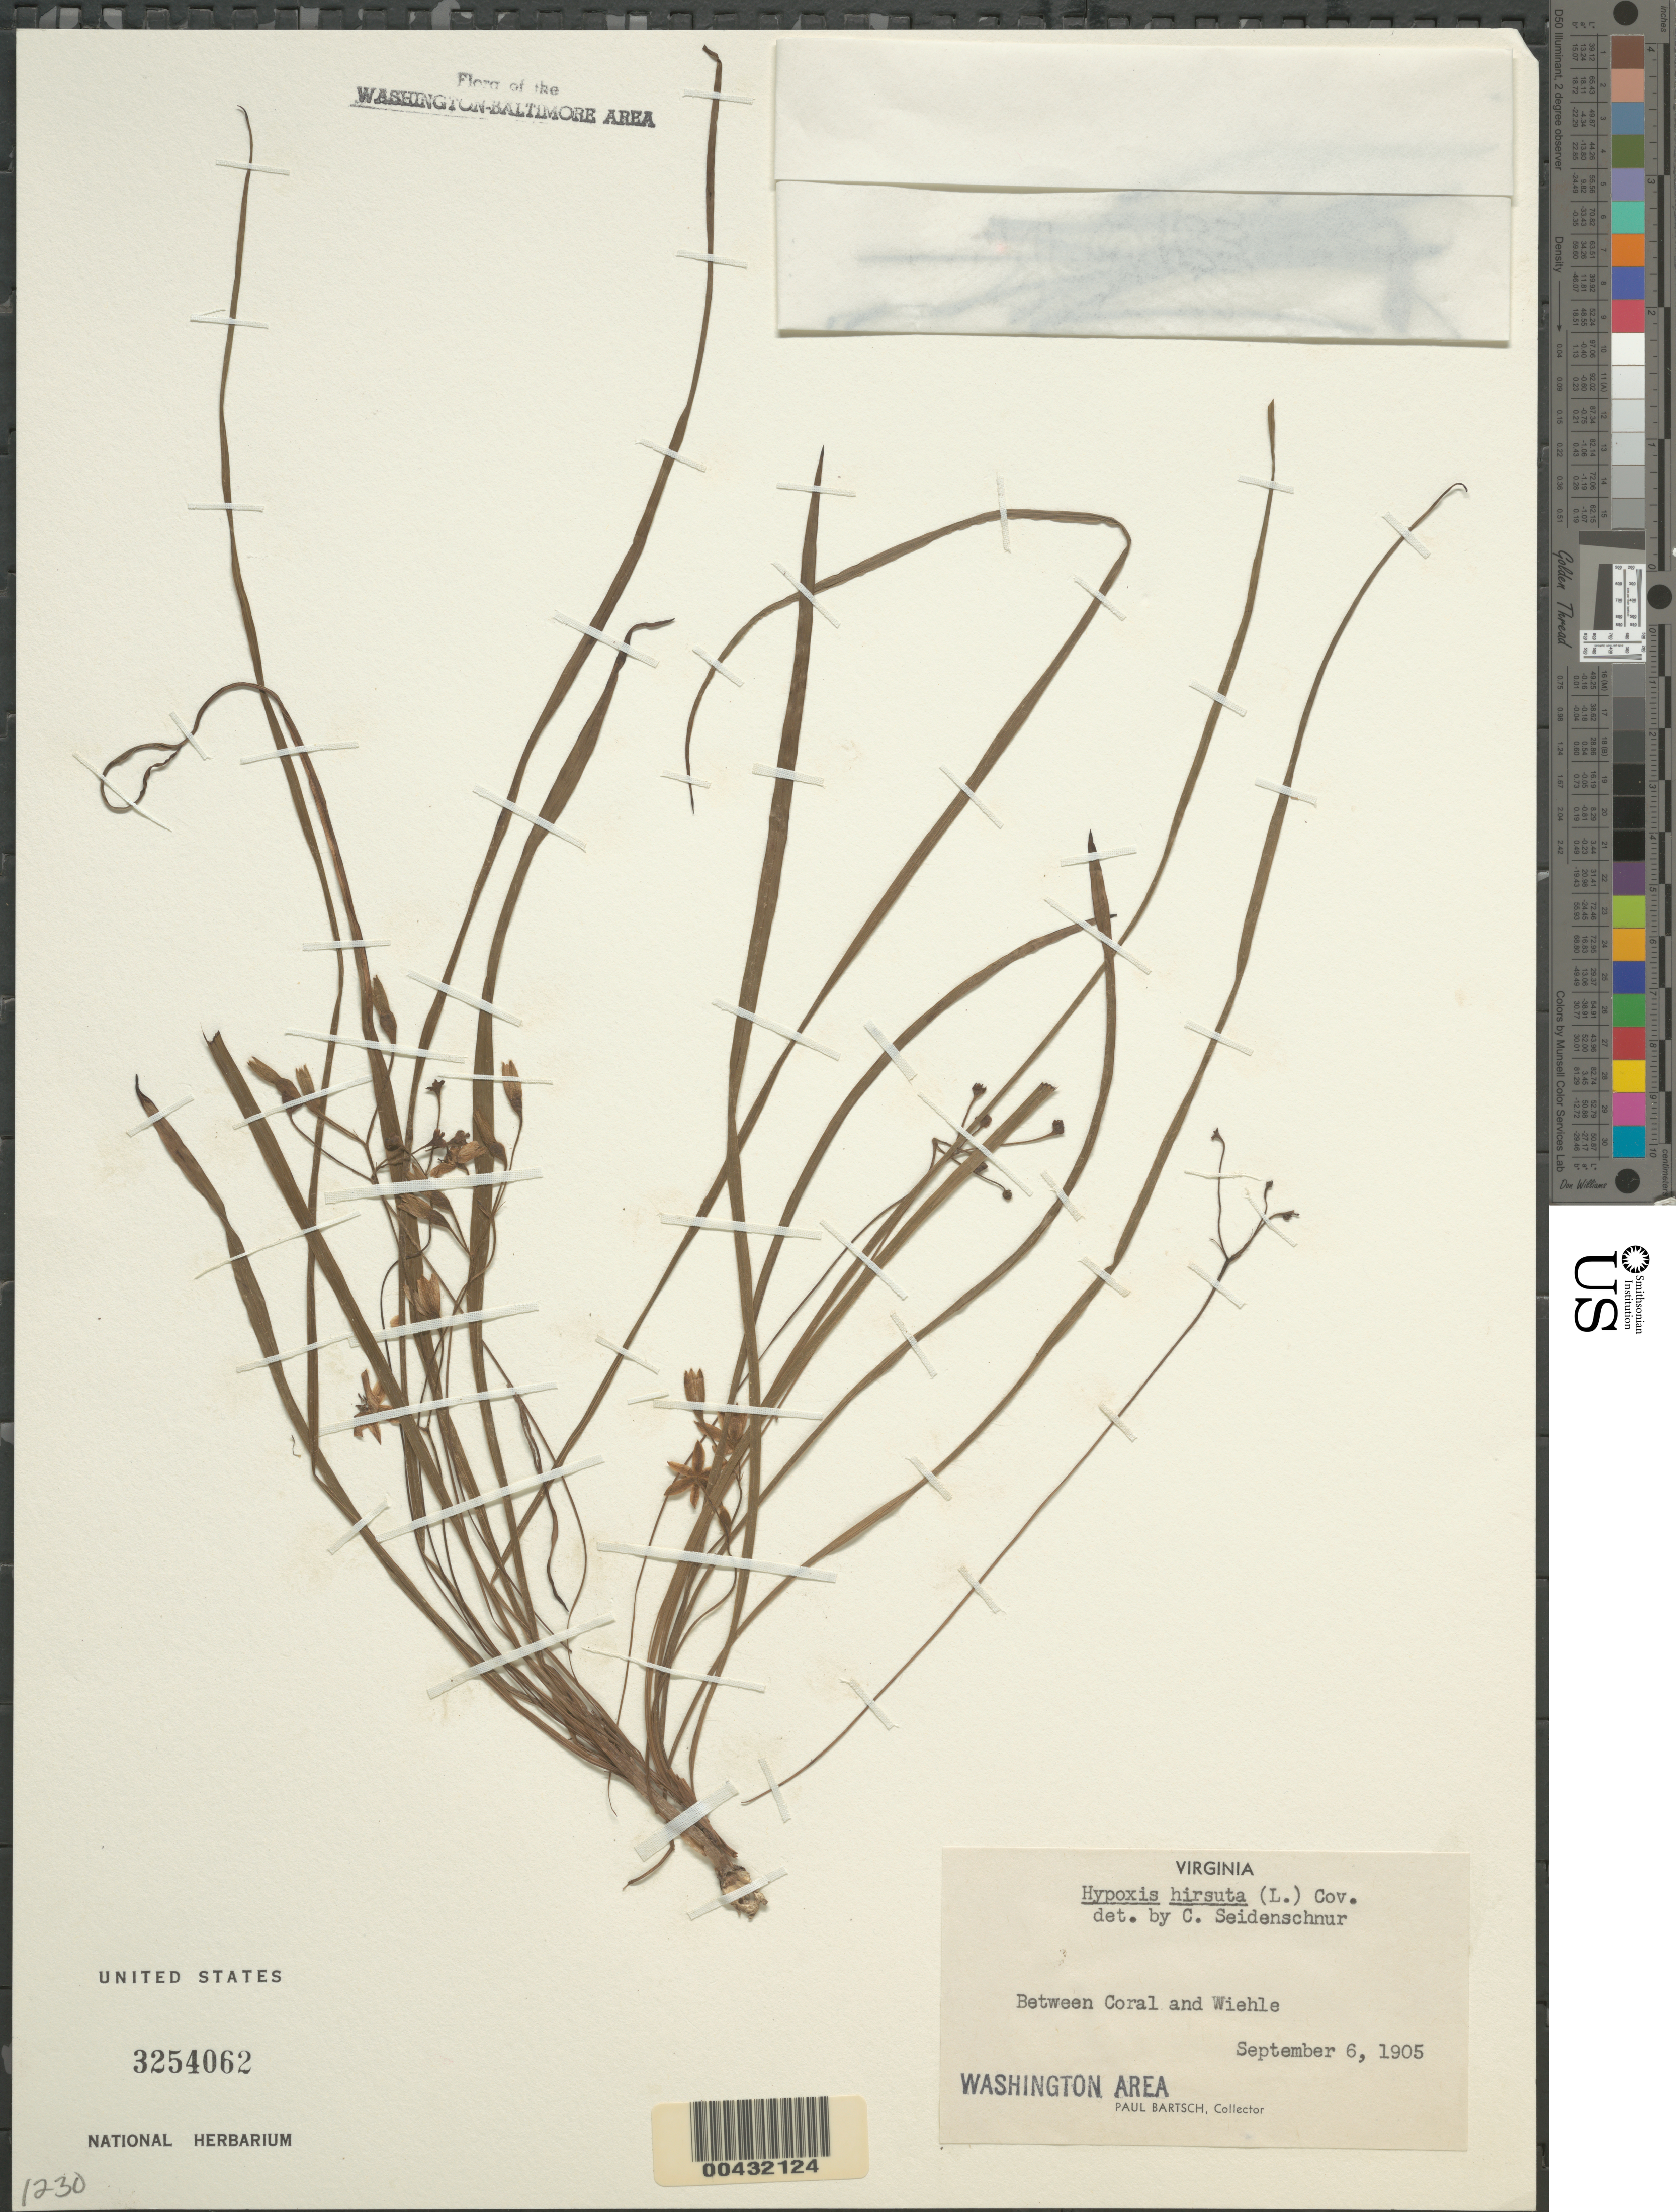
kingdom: Plantae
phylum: Tracheophyta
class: Liliopsida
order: Asparagales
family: Hypoxidaceae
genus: Hypoxis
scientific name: Hypoxis hirsuta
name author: (L.) Coville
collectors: P. Bartsch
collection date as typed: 06 Sep 1905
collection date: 1905-09-06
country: United States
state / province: Virginia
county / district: Fairfax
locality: between Coral and Wiehle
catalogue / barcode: US 3254062